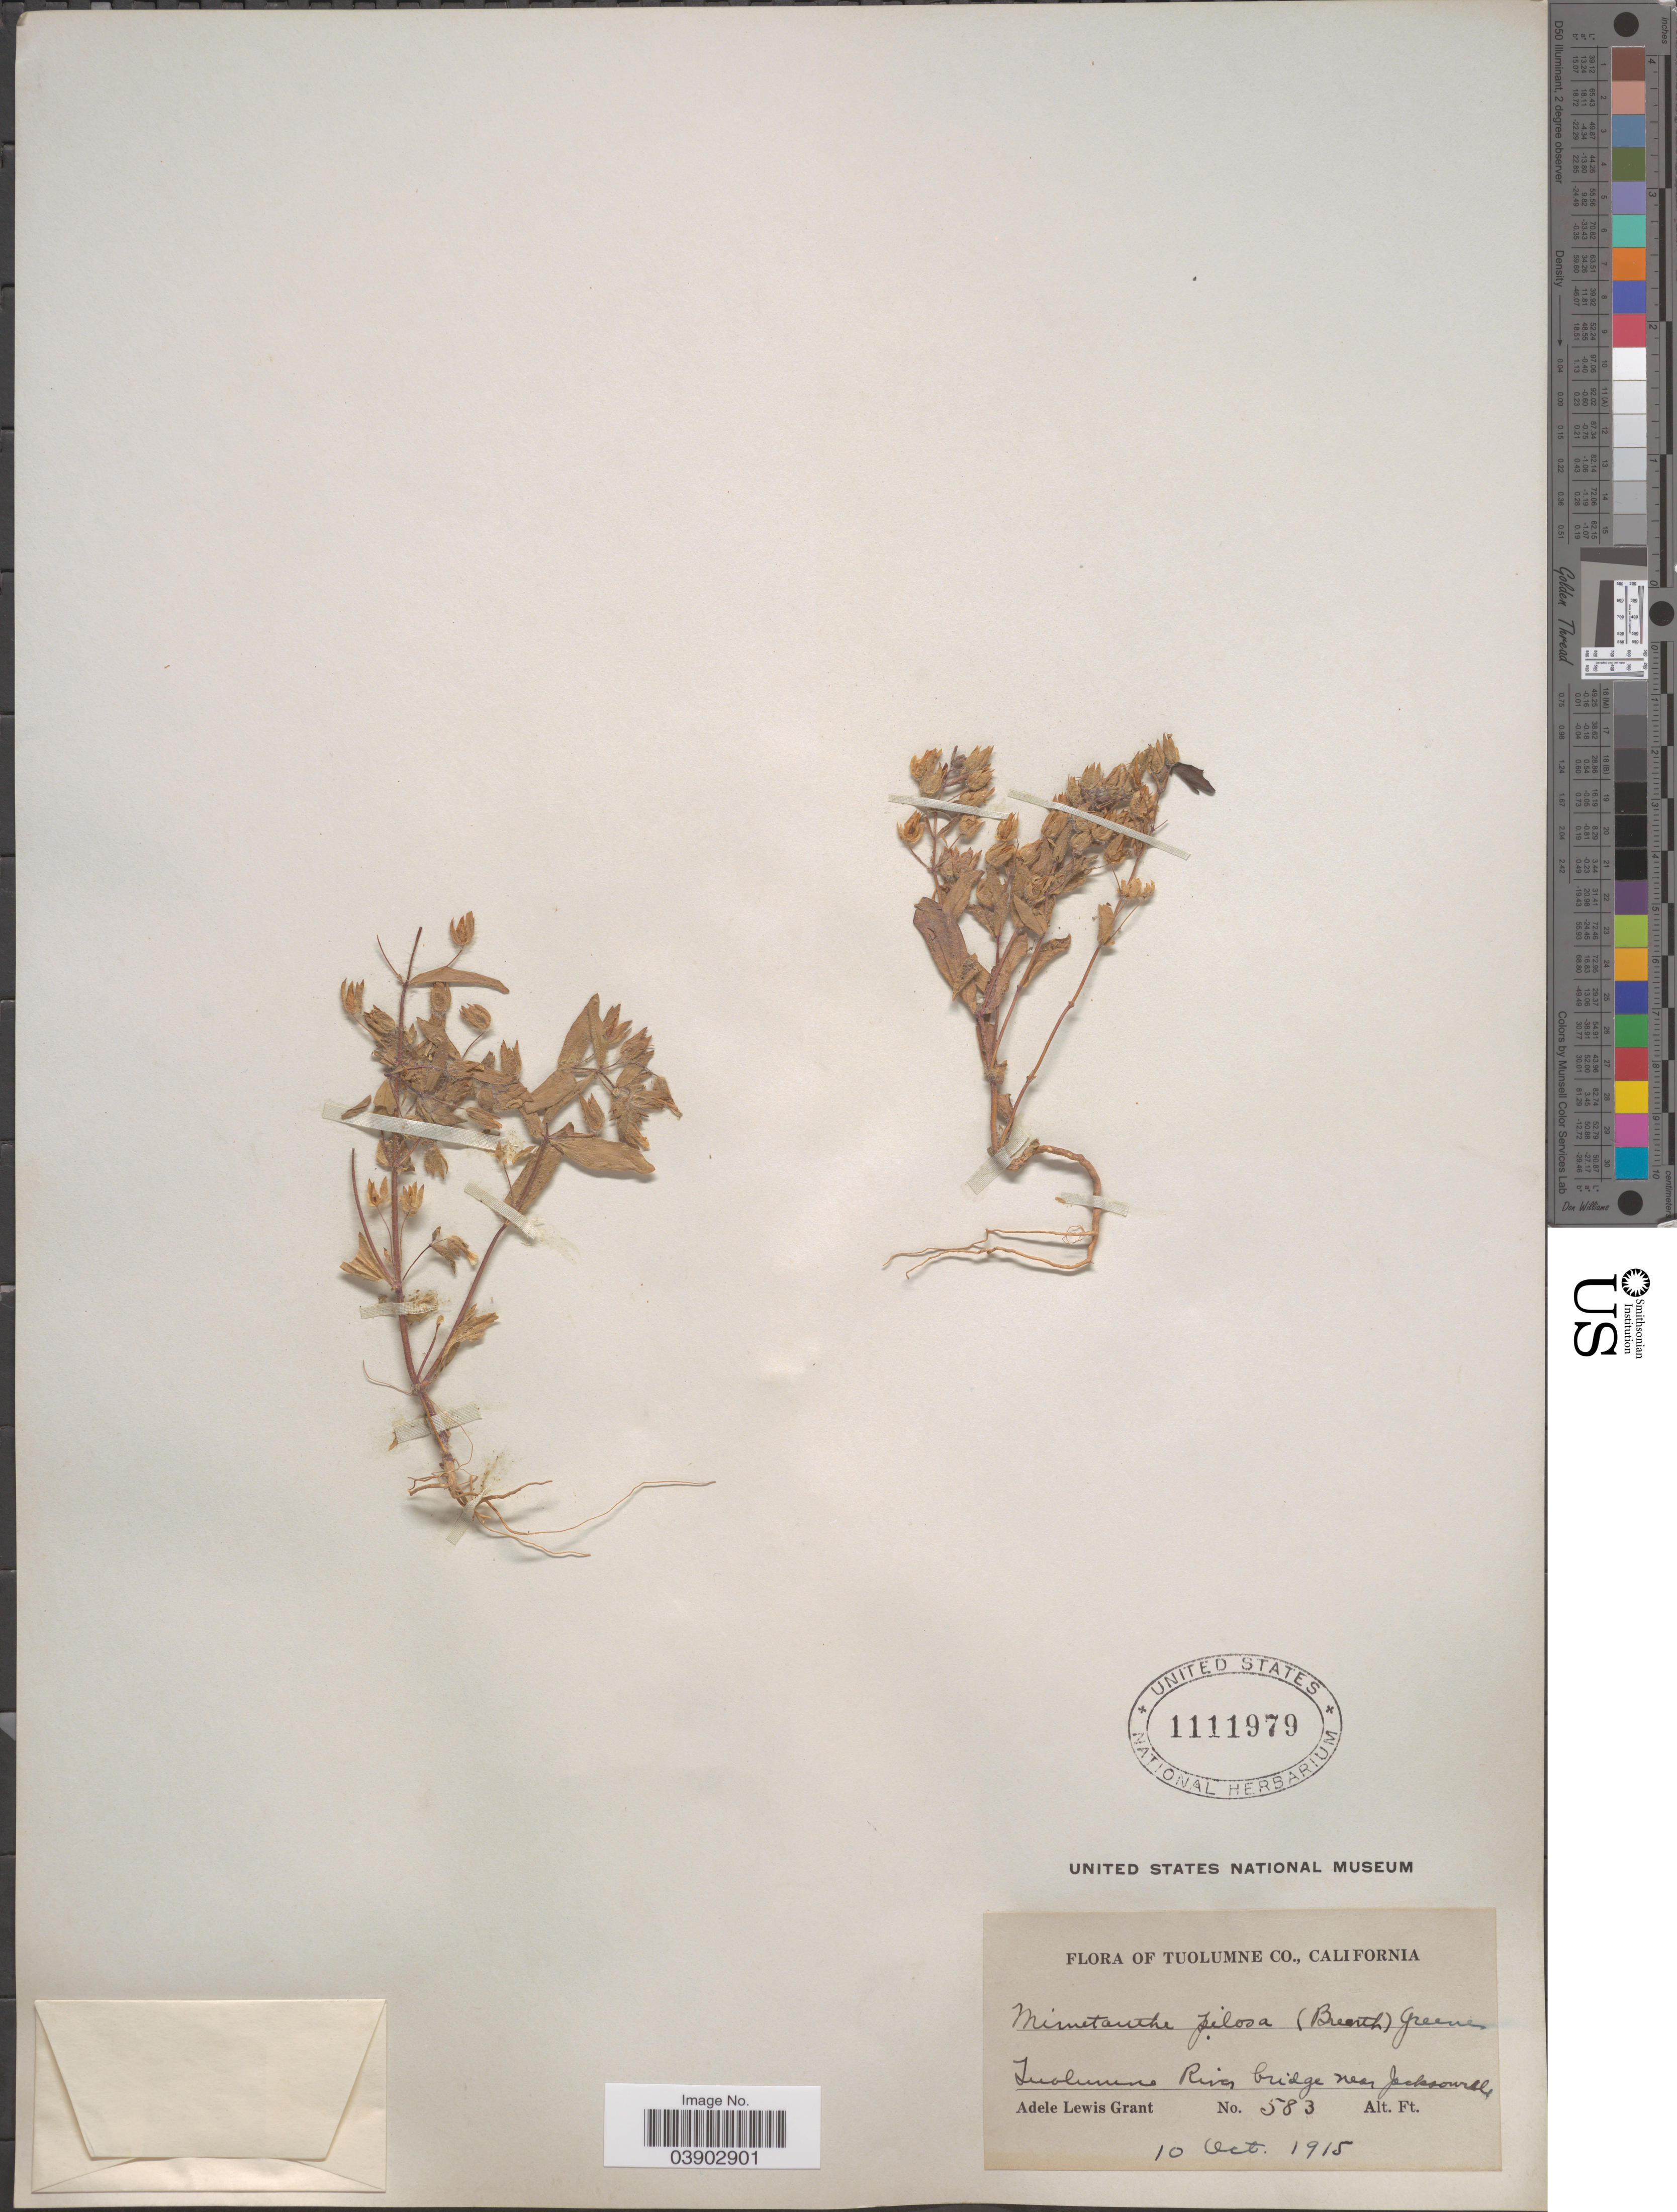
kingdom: Plantae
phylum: Tracheophyta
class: Magnoliopsida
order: Lamiales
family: Phrymaceae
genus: Mimetanthe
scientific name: Mimetanthe pilosa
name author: (Benth.) Greene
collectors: A. L. Grant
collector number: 583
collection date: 1915-10-10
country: United States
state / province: California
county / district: Tuolumne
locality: Tuolumne Co. Tuolumne River bridge near Jacksonville.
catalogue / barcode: US 1111979